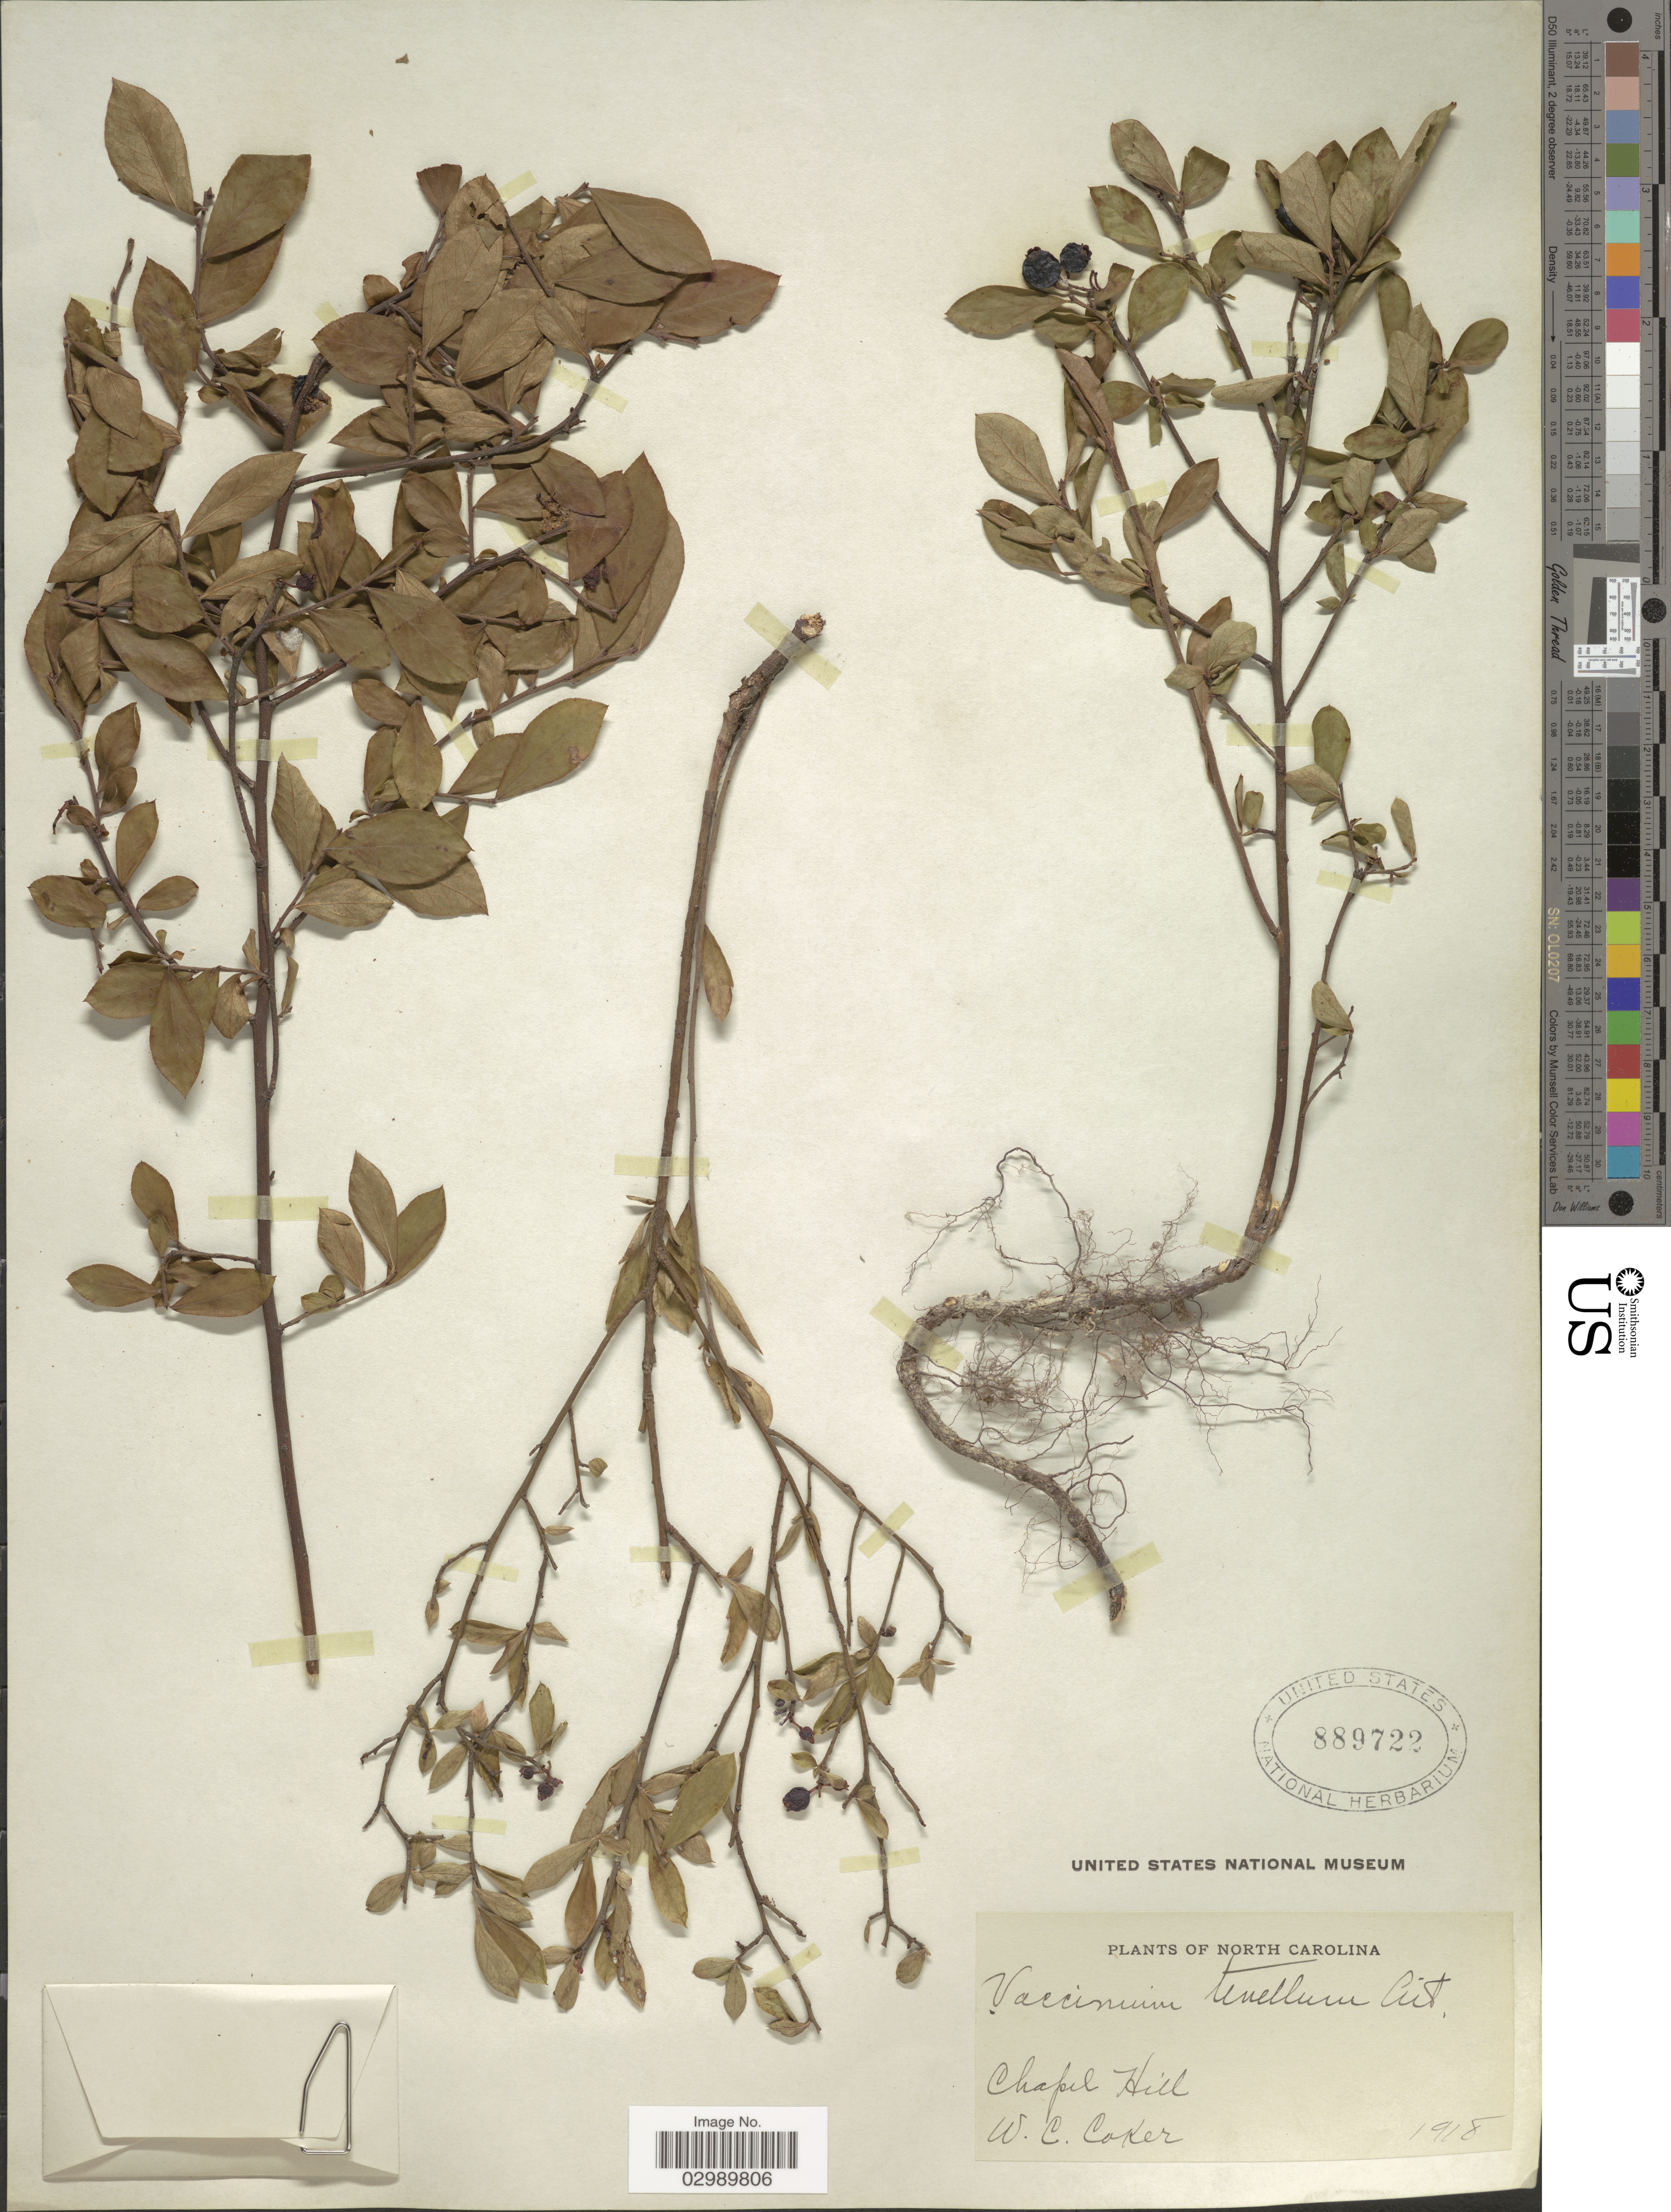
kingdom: Plantae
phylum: Tracheophyta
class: Magnoliopsida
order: Ericales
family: Ericaceae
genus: Vaccinium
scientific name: Vaccinium tenellum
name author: Aiton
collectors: W. Coker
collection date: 1918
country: United States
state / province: North Carolina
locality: Chapel Hill.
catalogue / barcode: US 889722